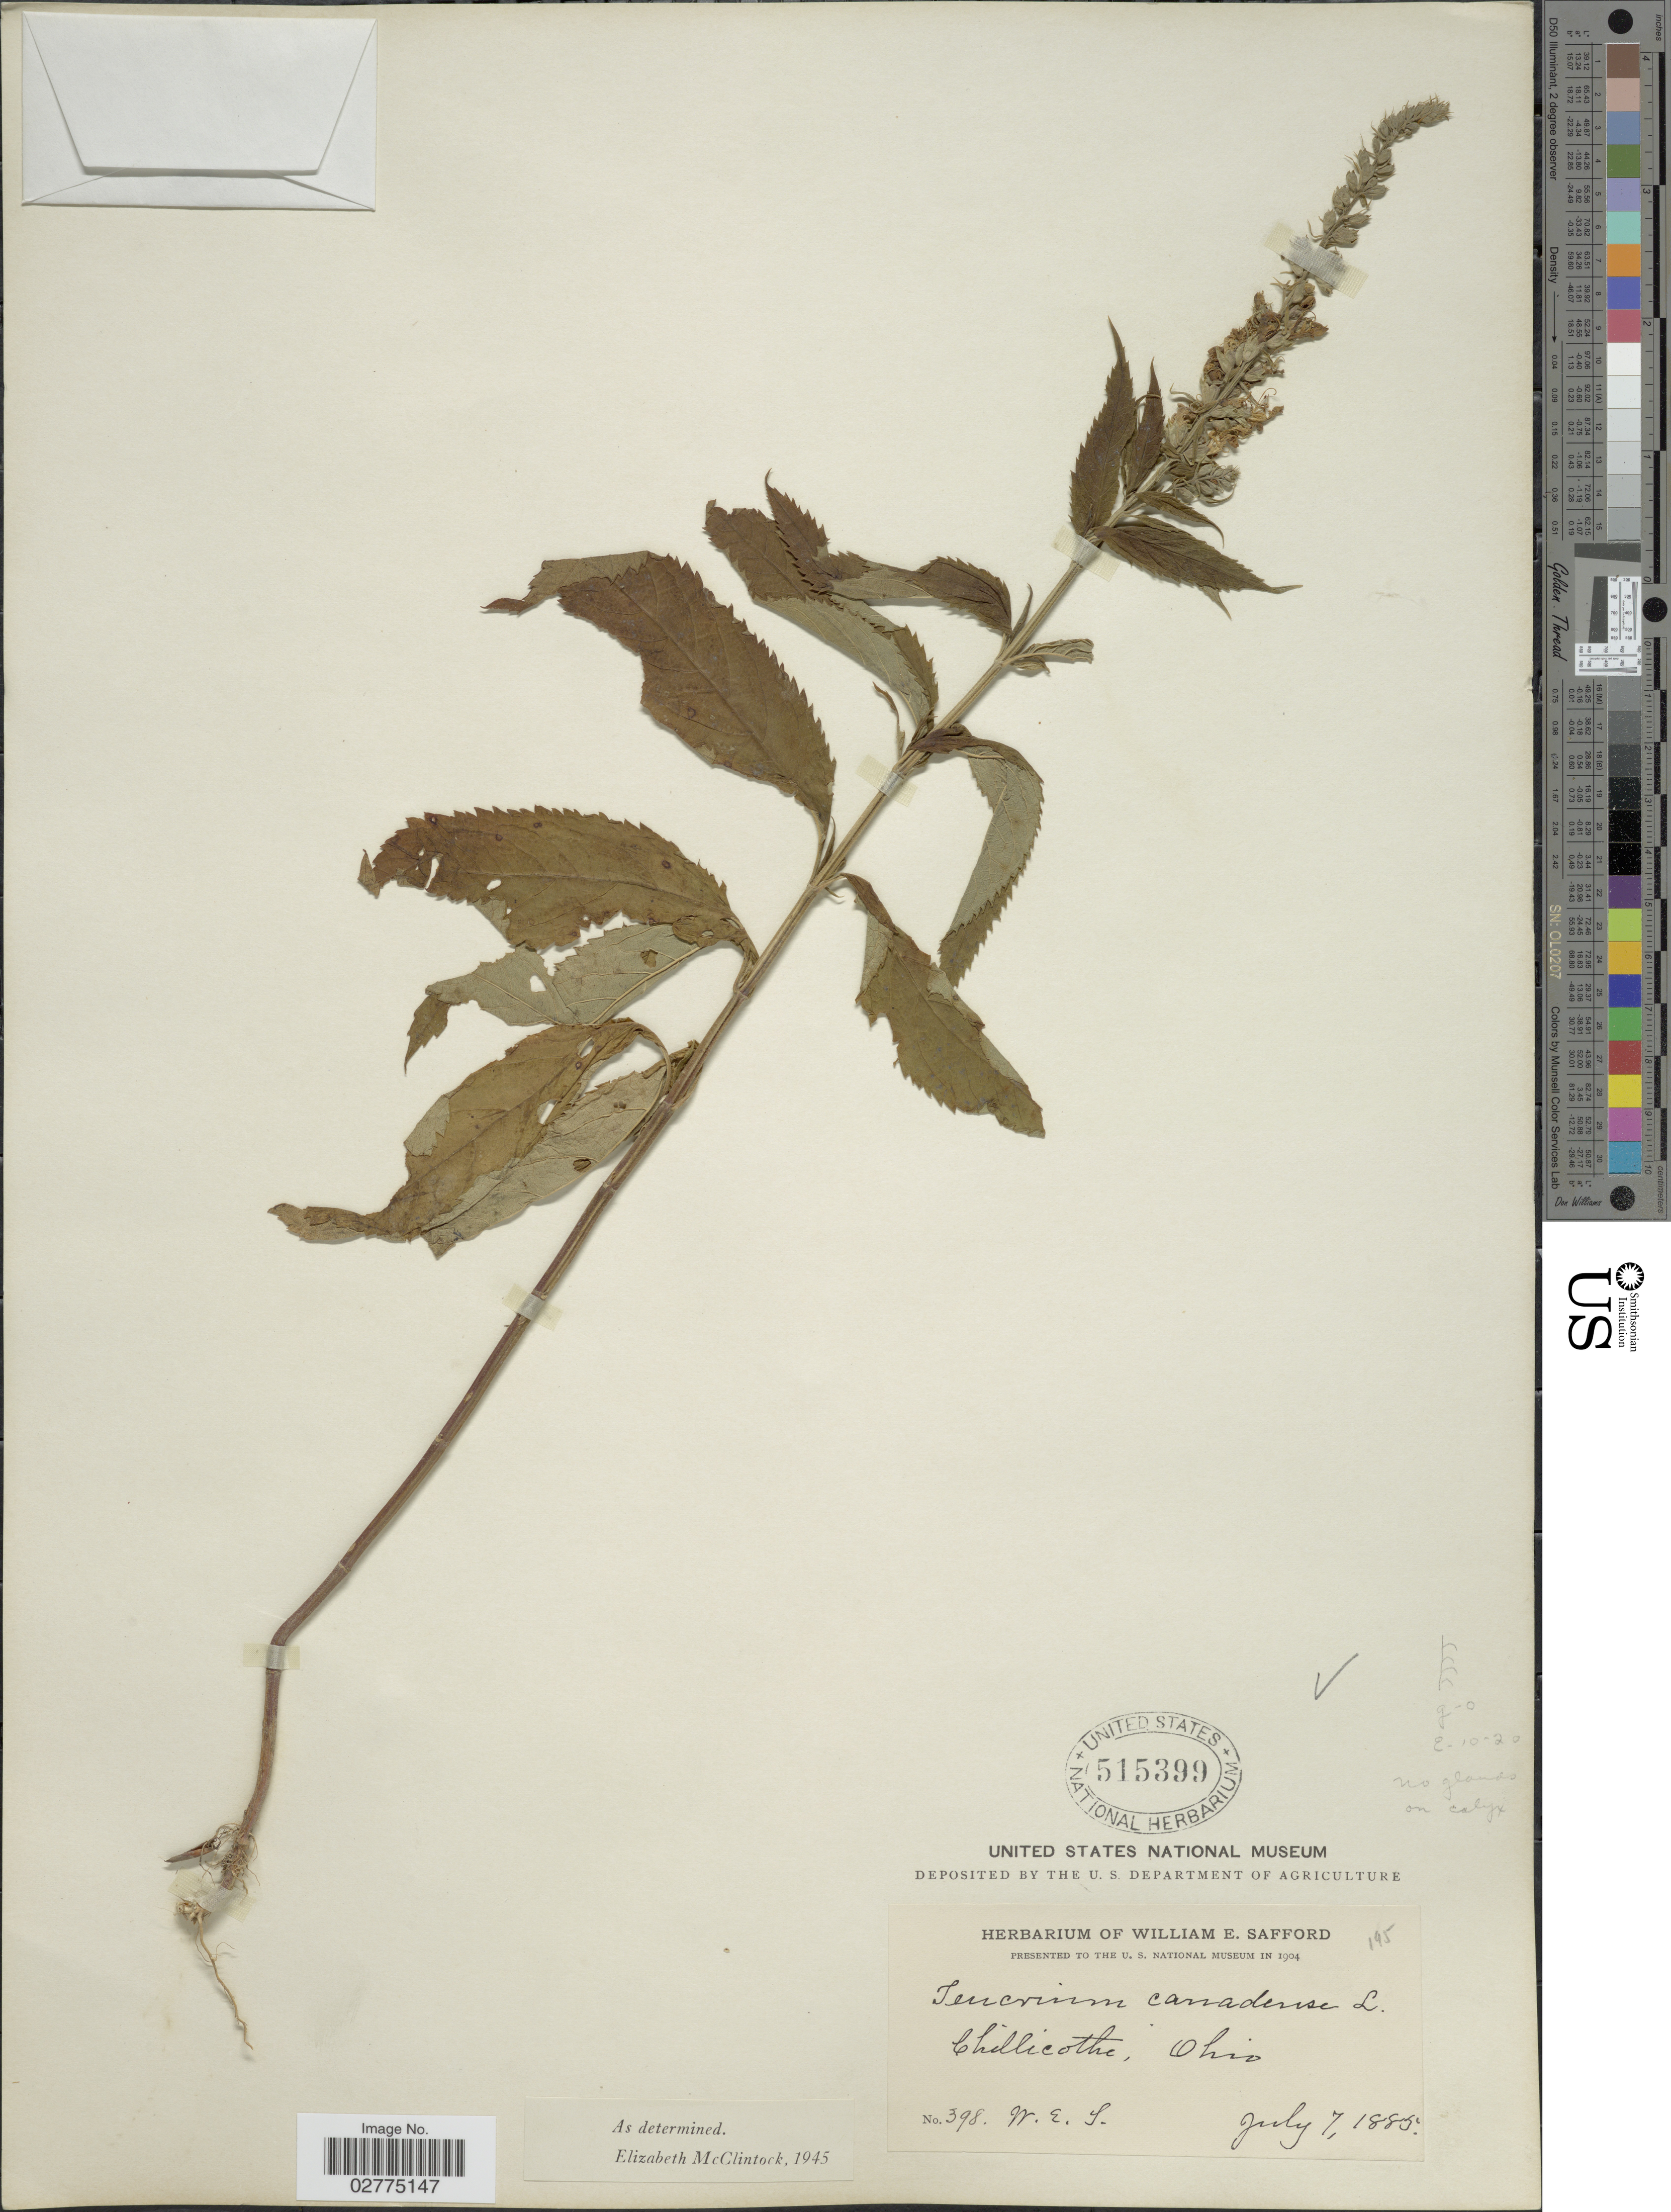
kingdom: Plantae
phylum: Tracheophyta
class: Magnoliopsida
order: Lamiales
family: Lamiaceae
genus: Teucrium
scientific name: Teucrium canadense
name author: L.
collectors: W. E. Safford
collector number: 398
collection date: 1885-07-07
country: United States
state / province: Ohio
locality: Chillicothe, Ohio.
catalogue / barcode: US 515399